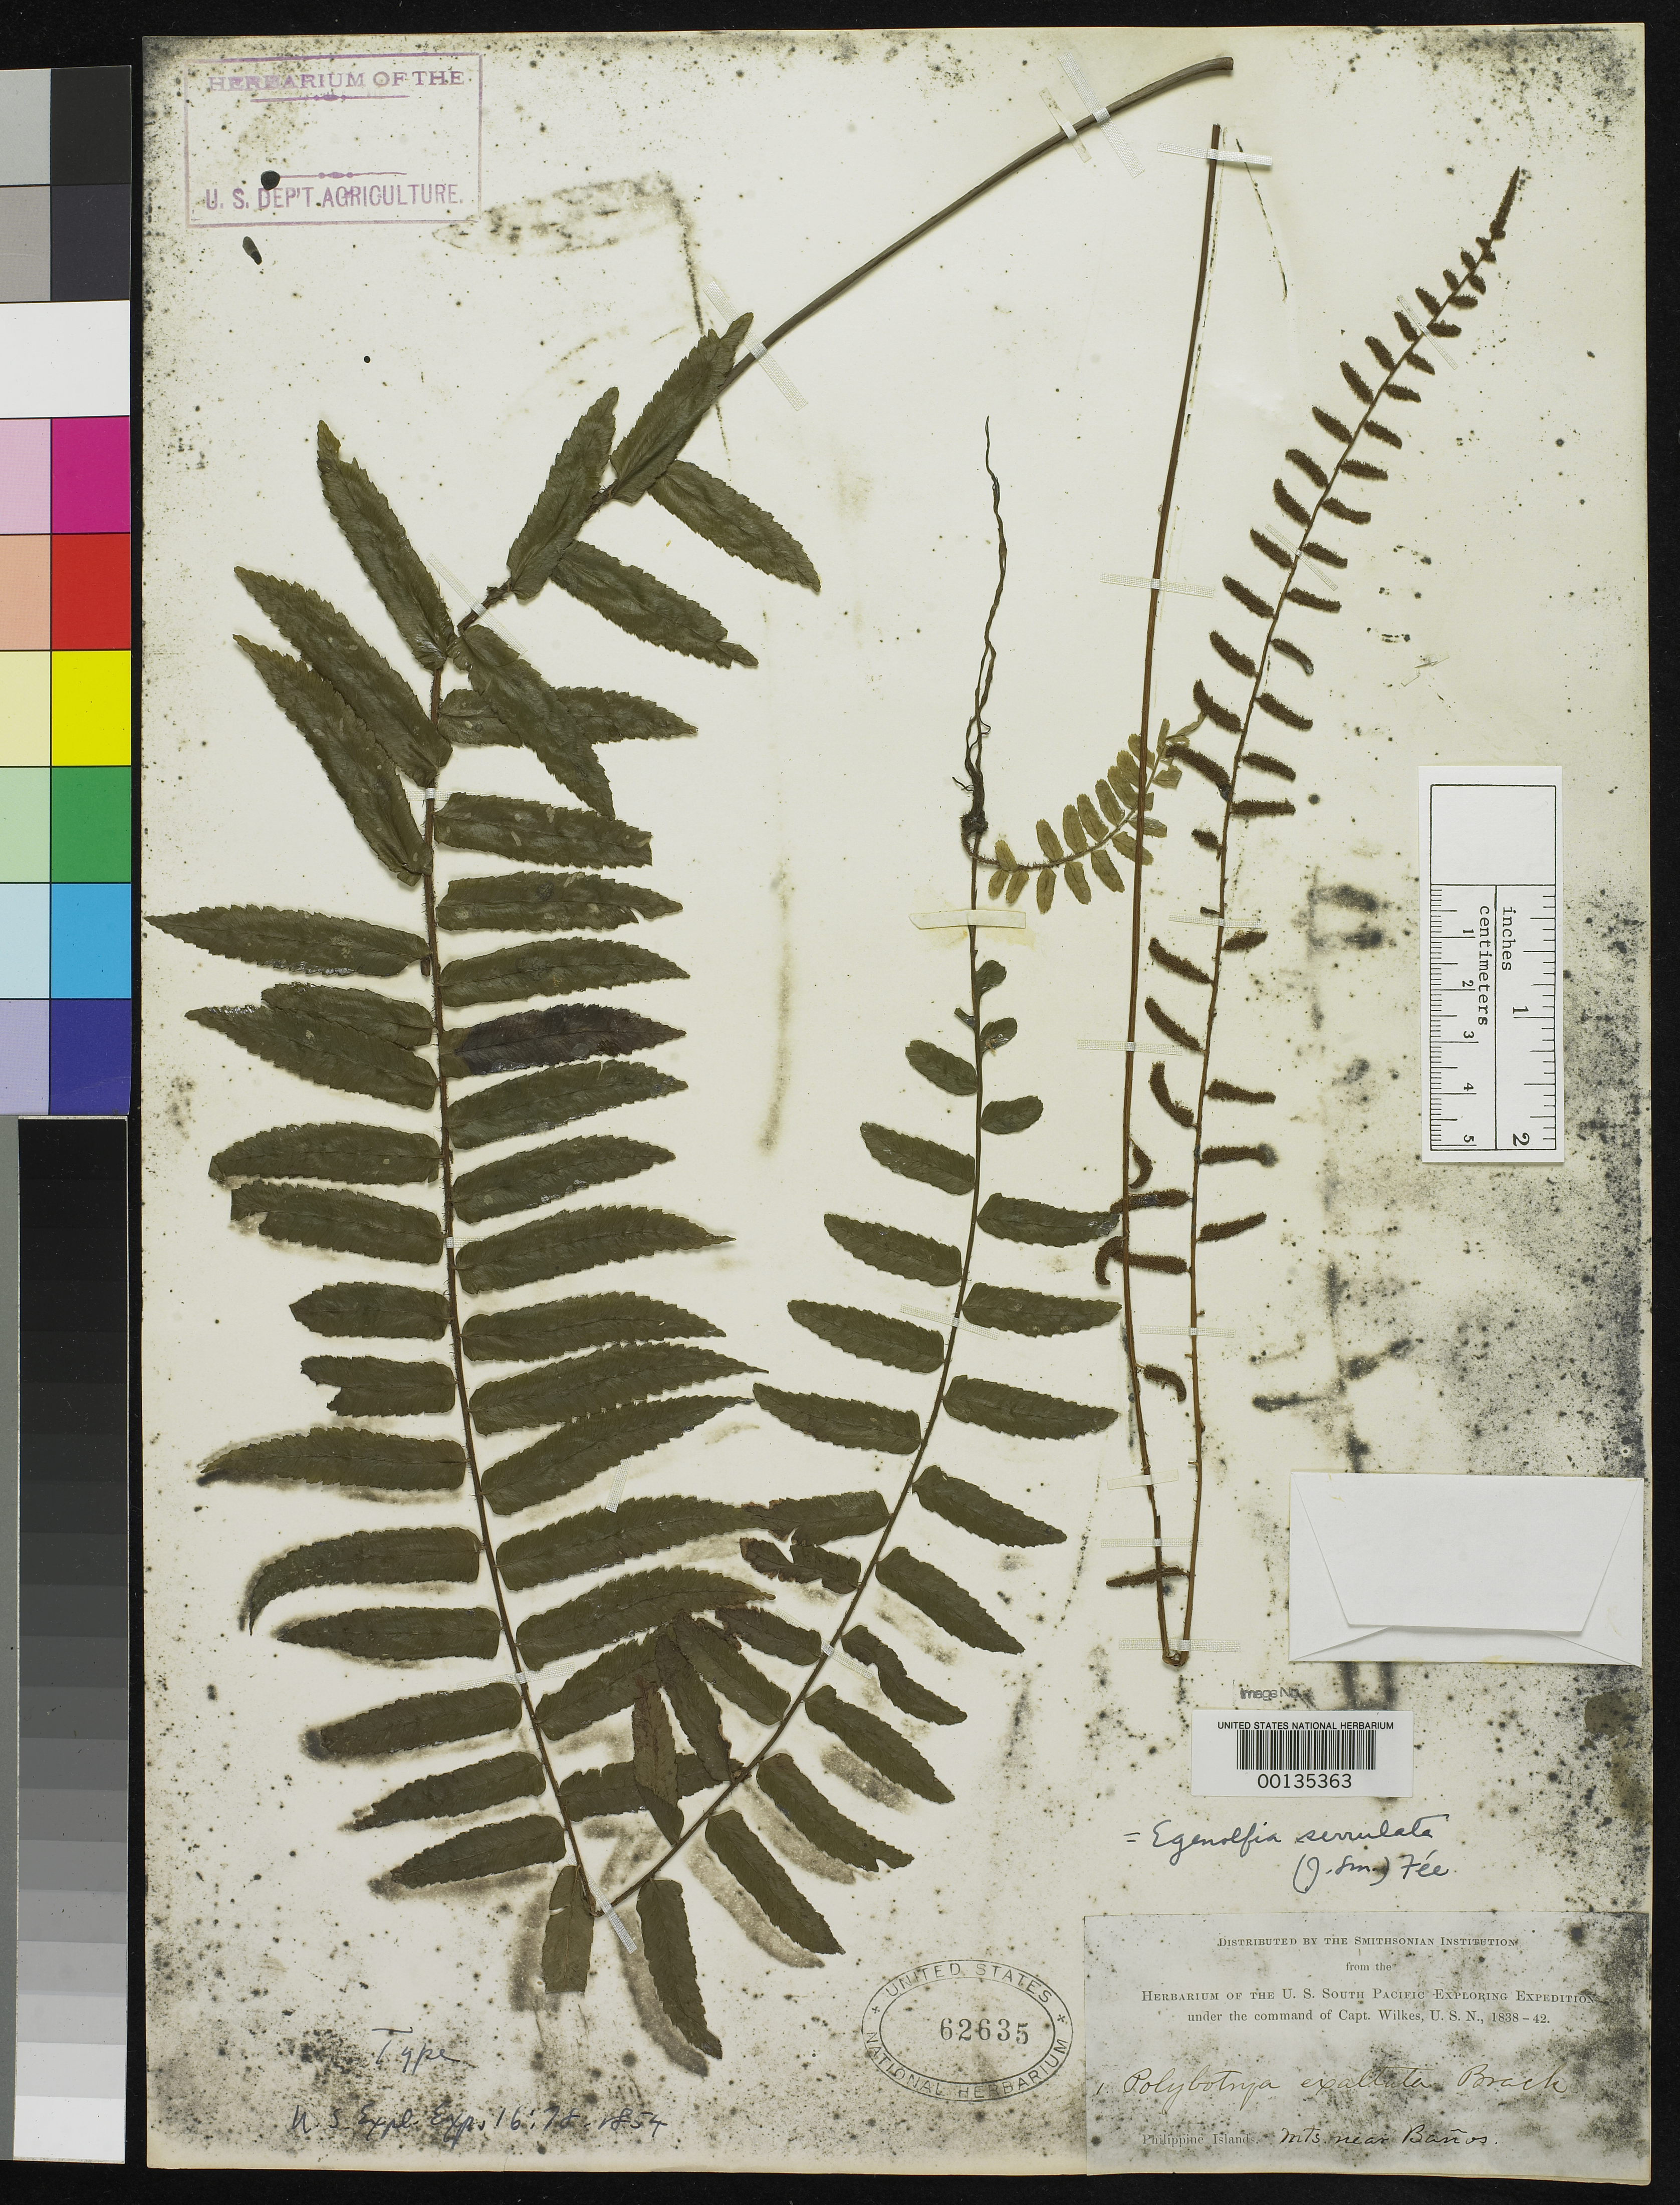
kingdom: Plantae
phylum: Tracheophyta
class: Polypodiopsida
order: Polypodiales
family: Dryopteridaceae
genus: Polybotrya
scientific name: Polybotrya exaltata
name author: Brack. in Wilkes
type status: Holotype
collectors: Wilkes Explor. Exped.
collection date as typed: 1838 to -- --- 1842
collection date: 1838/1842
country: Philippines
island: Luzon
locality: Mts. near Banos, Luconia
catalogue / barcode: US 62635